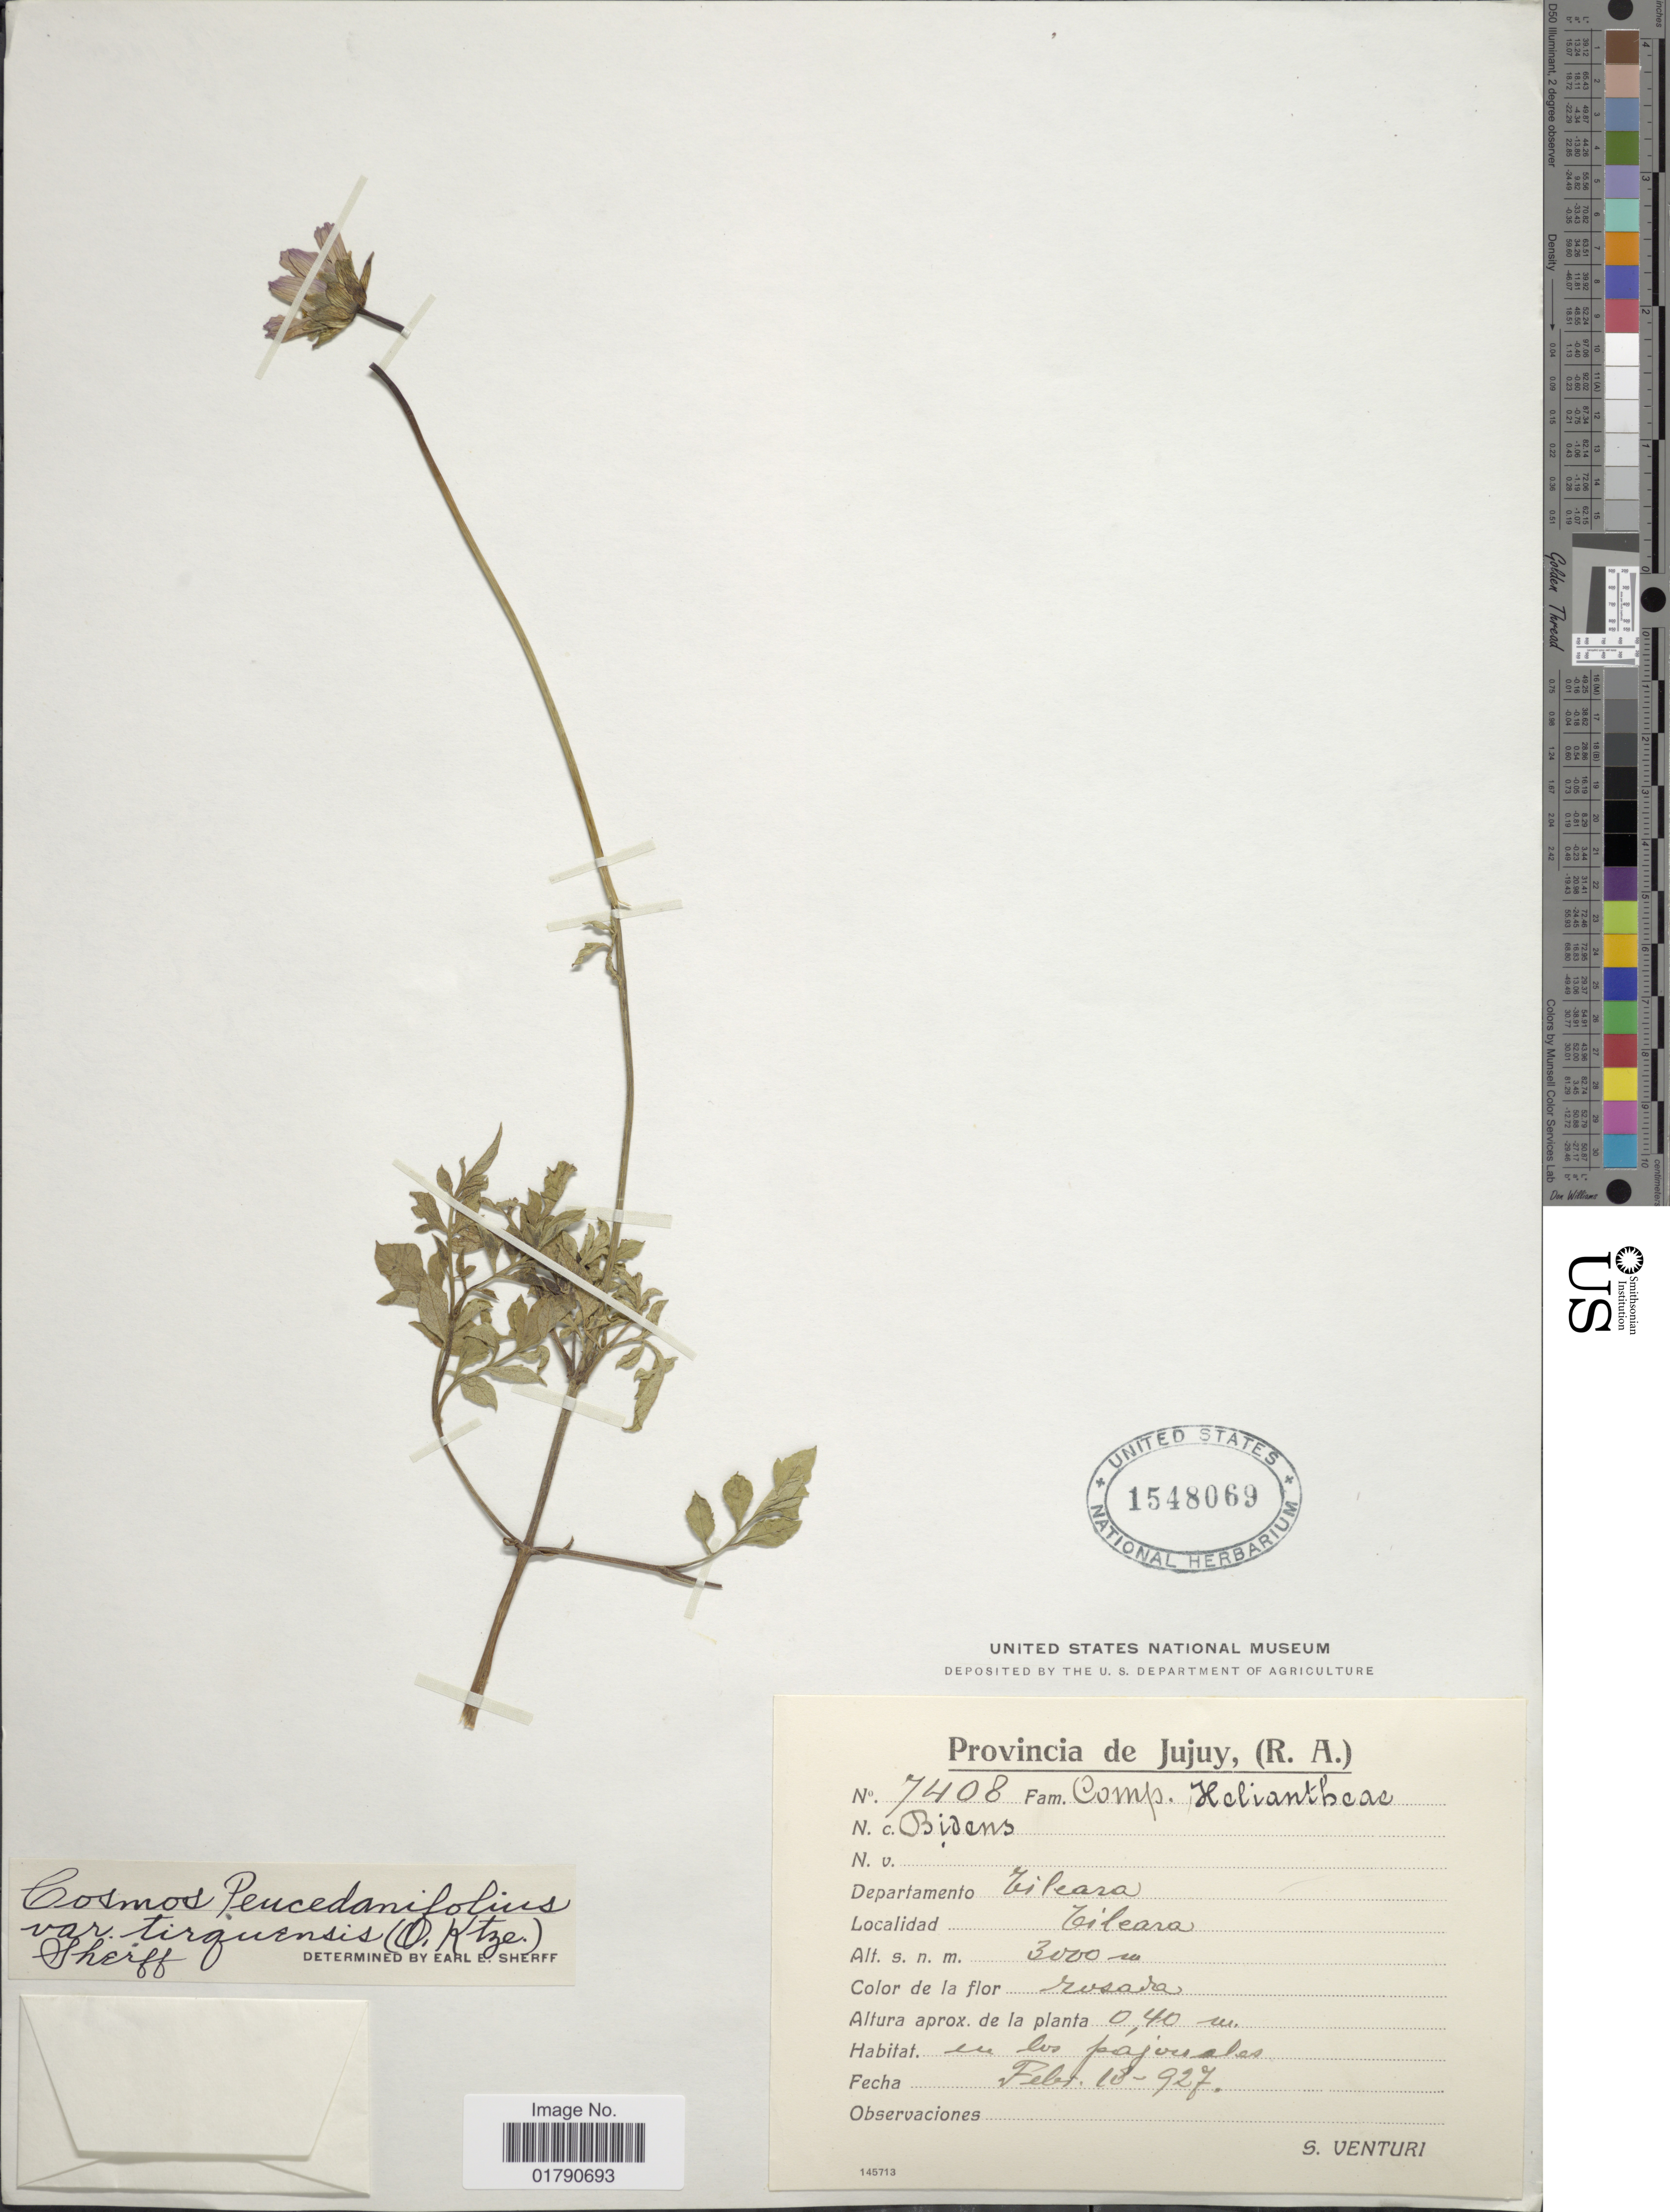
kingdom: Plantae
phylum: Tracheophyta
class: Magnoliopsida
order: Asterales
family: Asteraceae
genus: Cosmos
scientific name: Cosmos peucedanifolius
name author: Wedd.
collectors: S. Venturi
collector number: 7408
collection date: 1927-02-18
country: Argentina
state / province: Jujuy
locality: Departamento Tilcara, Tilcara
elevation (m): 3000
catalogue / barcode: US 1548069